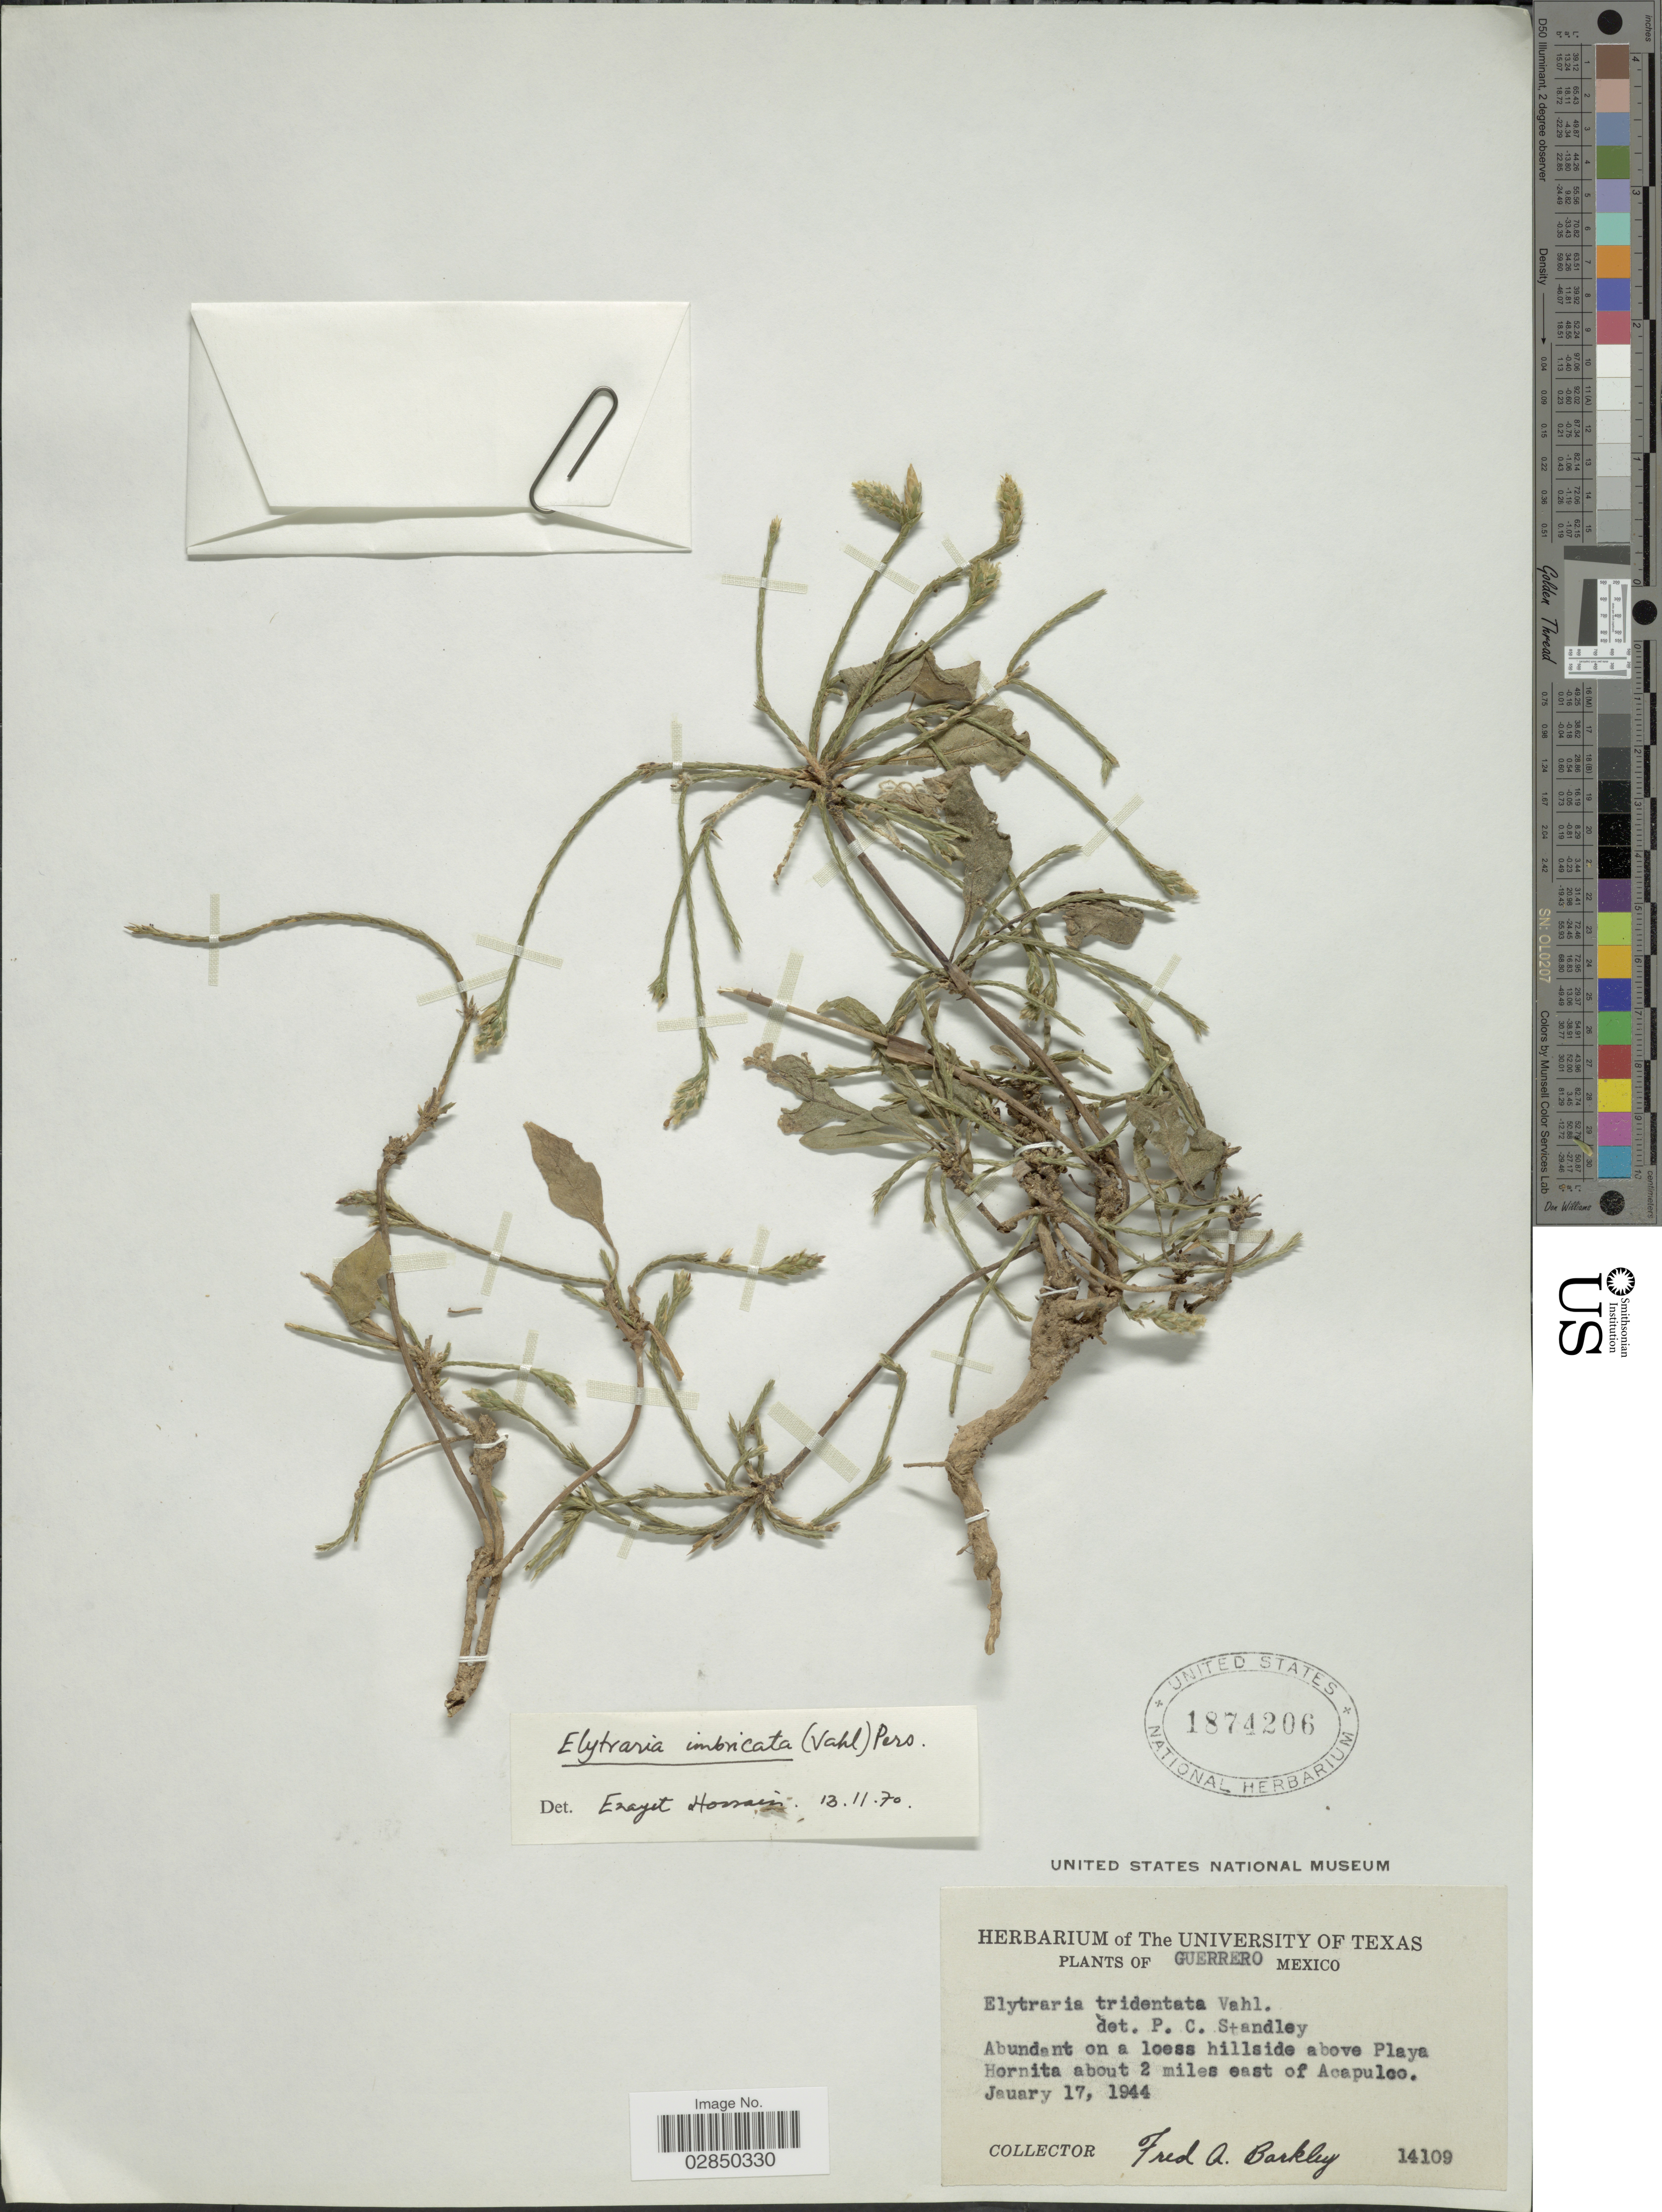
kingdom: Plantae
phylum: Tracheophyta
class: Magnoliopsida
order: Lamiales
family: Acanthaceae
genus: Elytraria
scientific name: Elytraria imbricata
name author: (Vahl) Pers.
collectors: F. A. Barkley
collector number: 14109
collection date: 1944-01-17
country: Mexico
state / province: Guerrero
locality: Hillside above Playa Hornita about 2 miles east of Acapulco.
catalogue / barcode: US 1874206